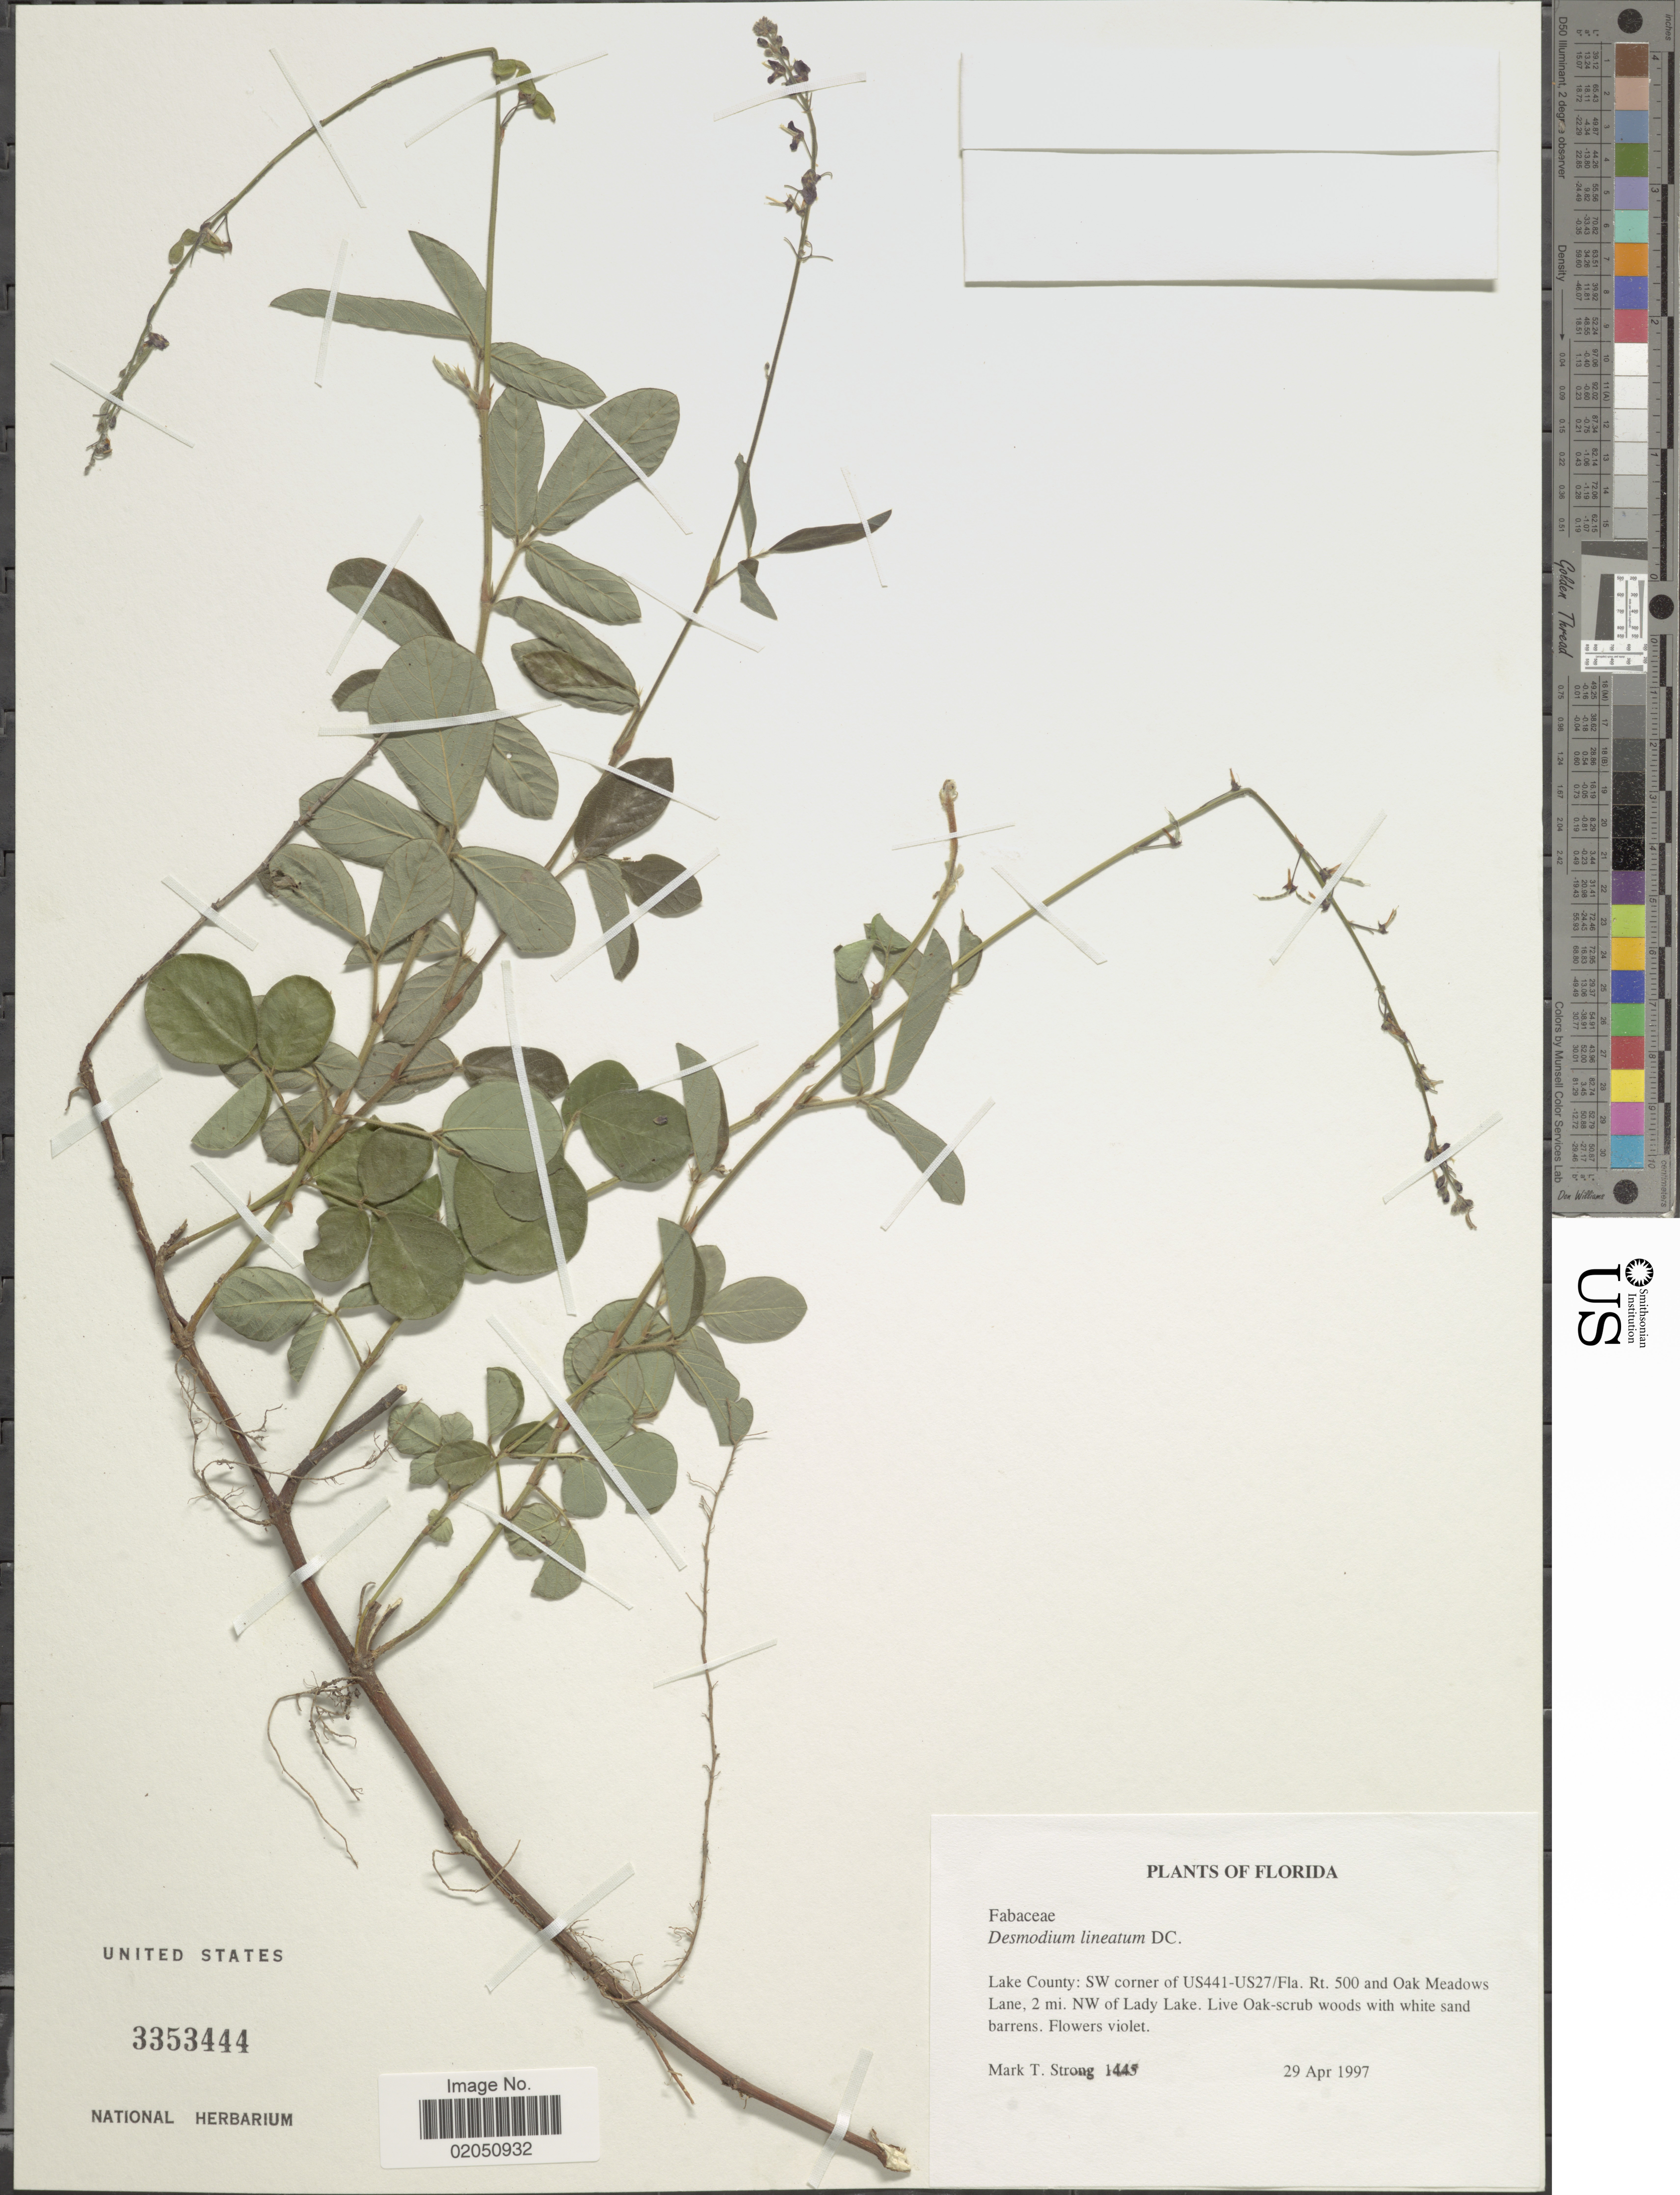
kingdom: Plantae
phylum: Tracheophyta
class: Magnoliopsida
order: Fabales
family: Fabaceae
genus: Desmodium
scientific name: Desmodium lineatum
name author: DC.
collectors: M. T. Strong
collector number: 1445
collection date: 1997-04-29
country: United States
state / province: Florida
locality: Lake County: SW corner of USS441-US27/Fla. Rt 500 and Oak Meadows Lane, 2 mi NW of Lady lake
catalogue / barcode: US 3353444